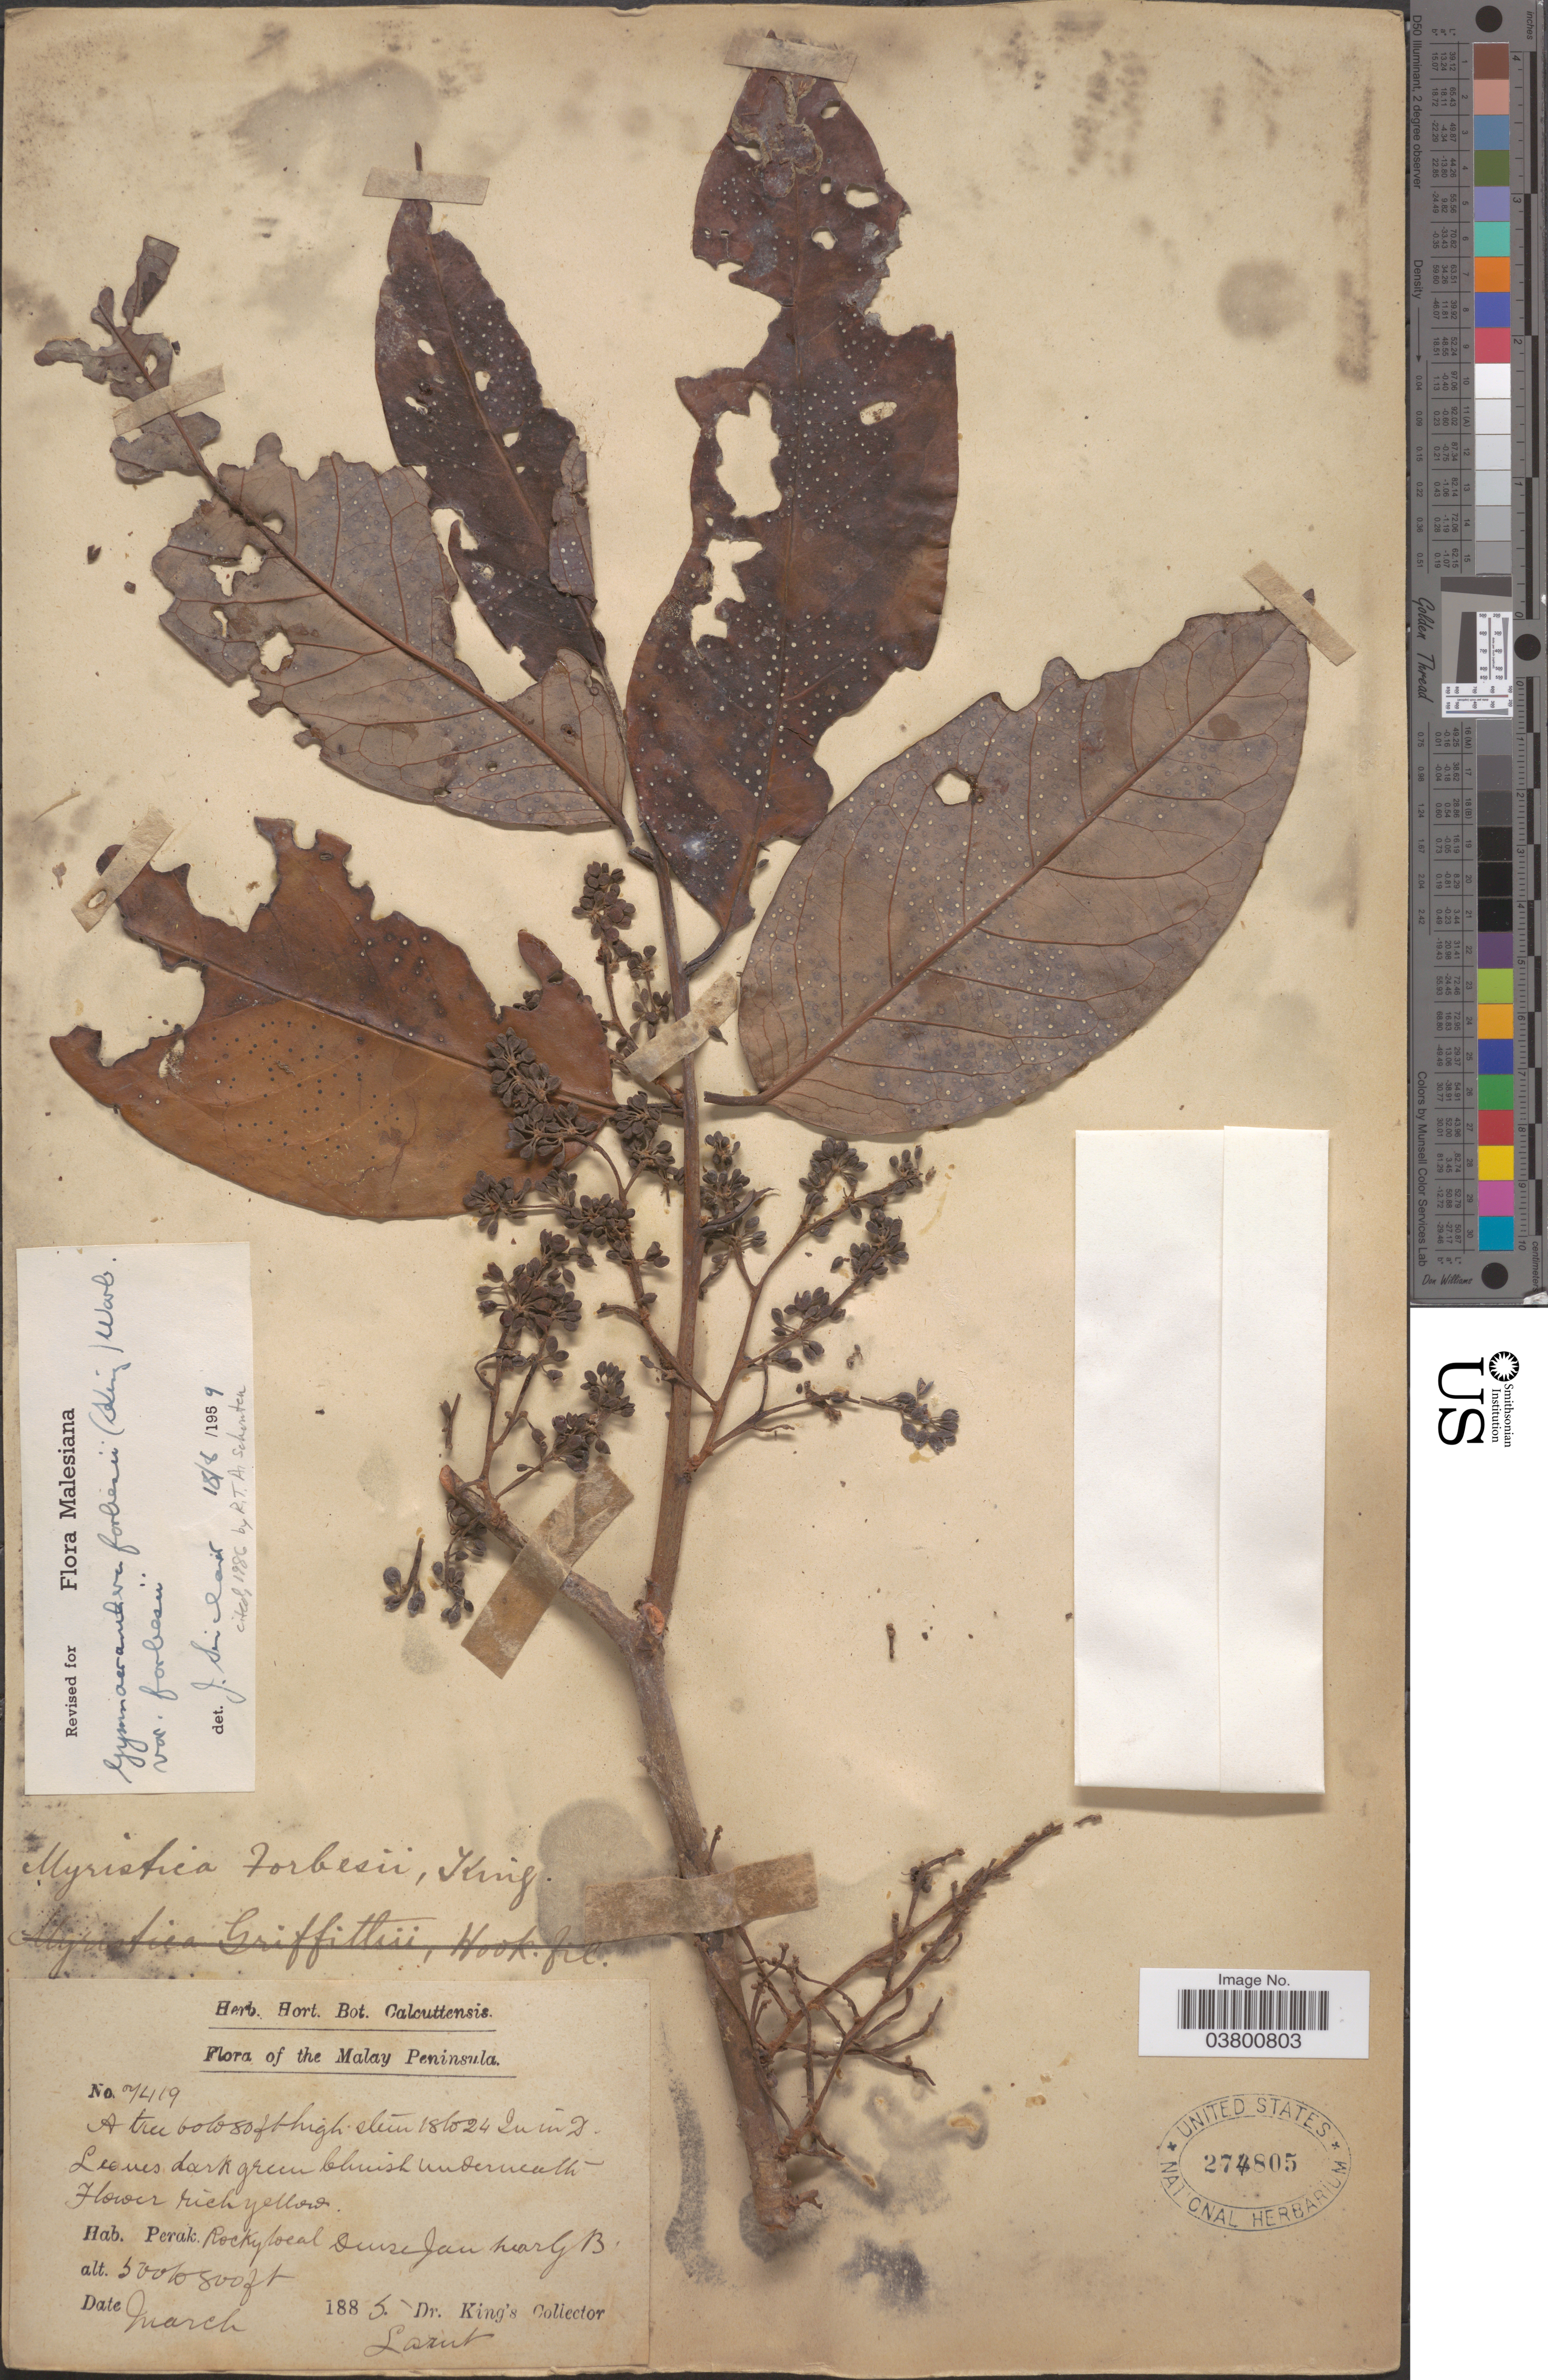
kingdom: Plantae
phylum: Tracheophyta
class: Magnoliopsida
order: Magnoliales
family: Myristicaceae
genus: Gymnacranthera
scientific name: Gymnacranthera forbesii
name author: (R.M. King) Warb.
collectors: Dr. King's collector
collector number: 7419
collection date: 1885-03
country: Malaysia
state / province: Perak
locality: The Malay Peninsula. Larut.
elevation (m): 152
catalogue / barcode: US 274805